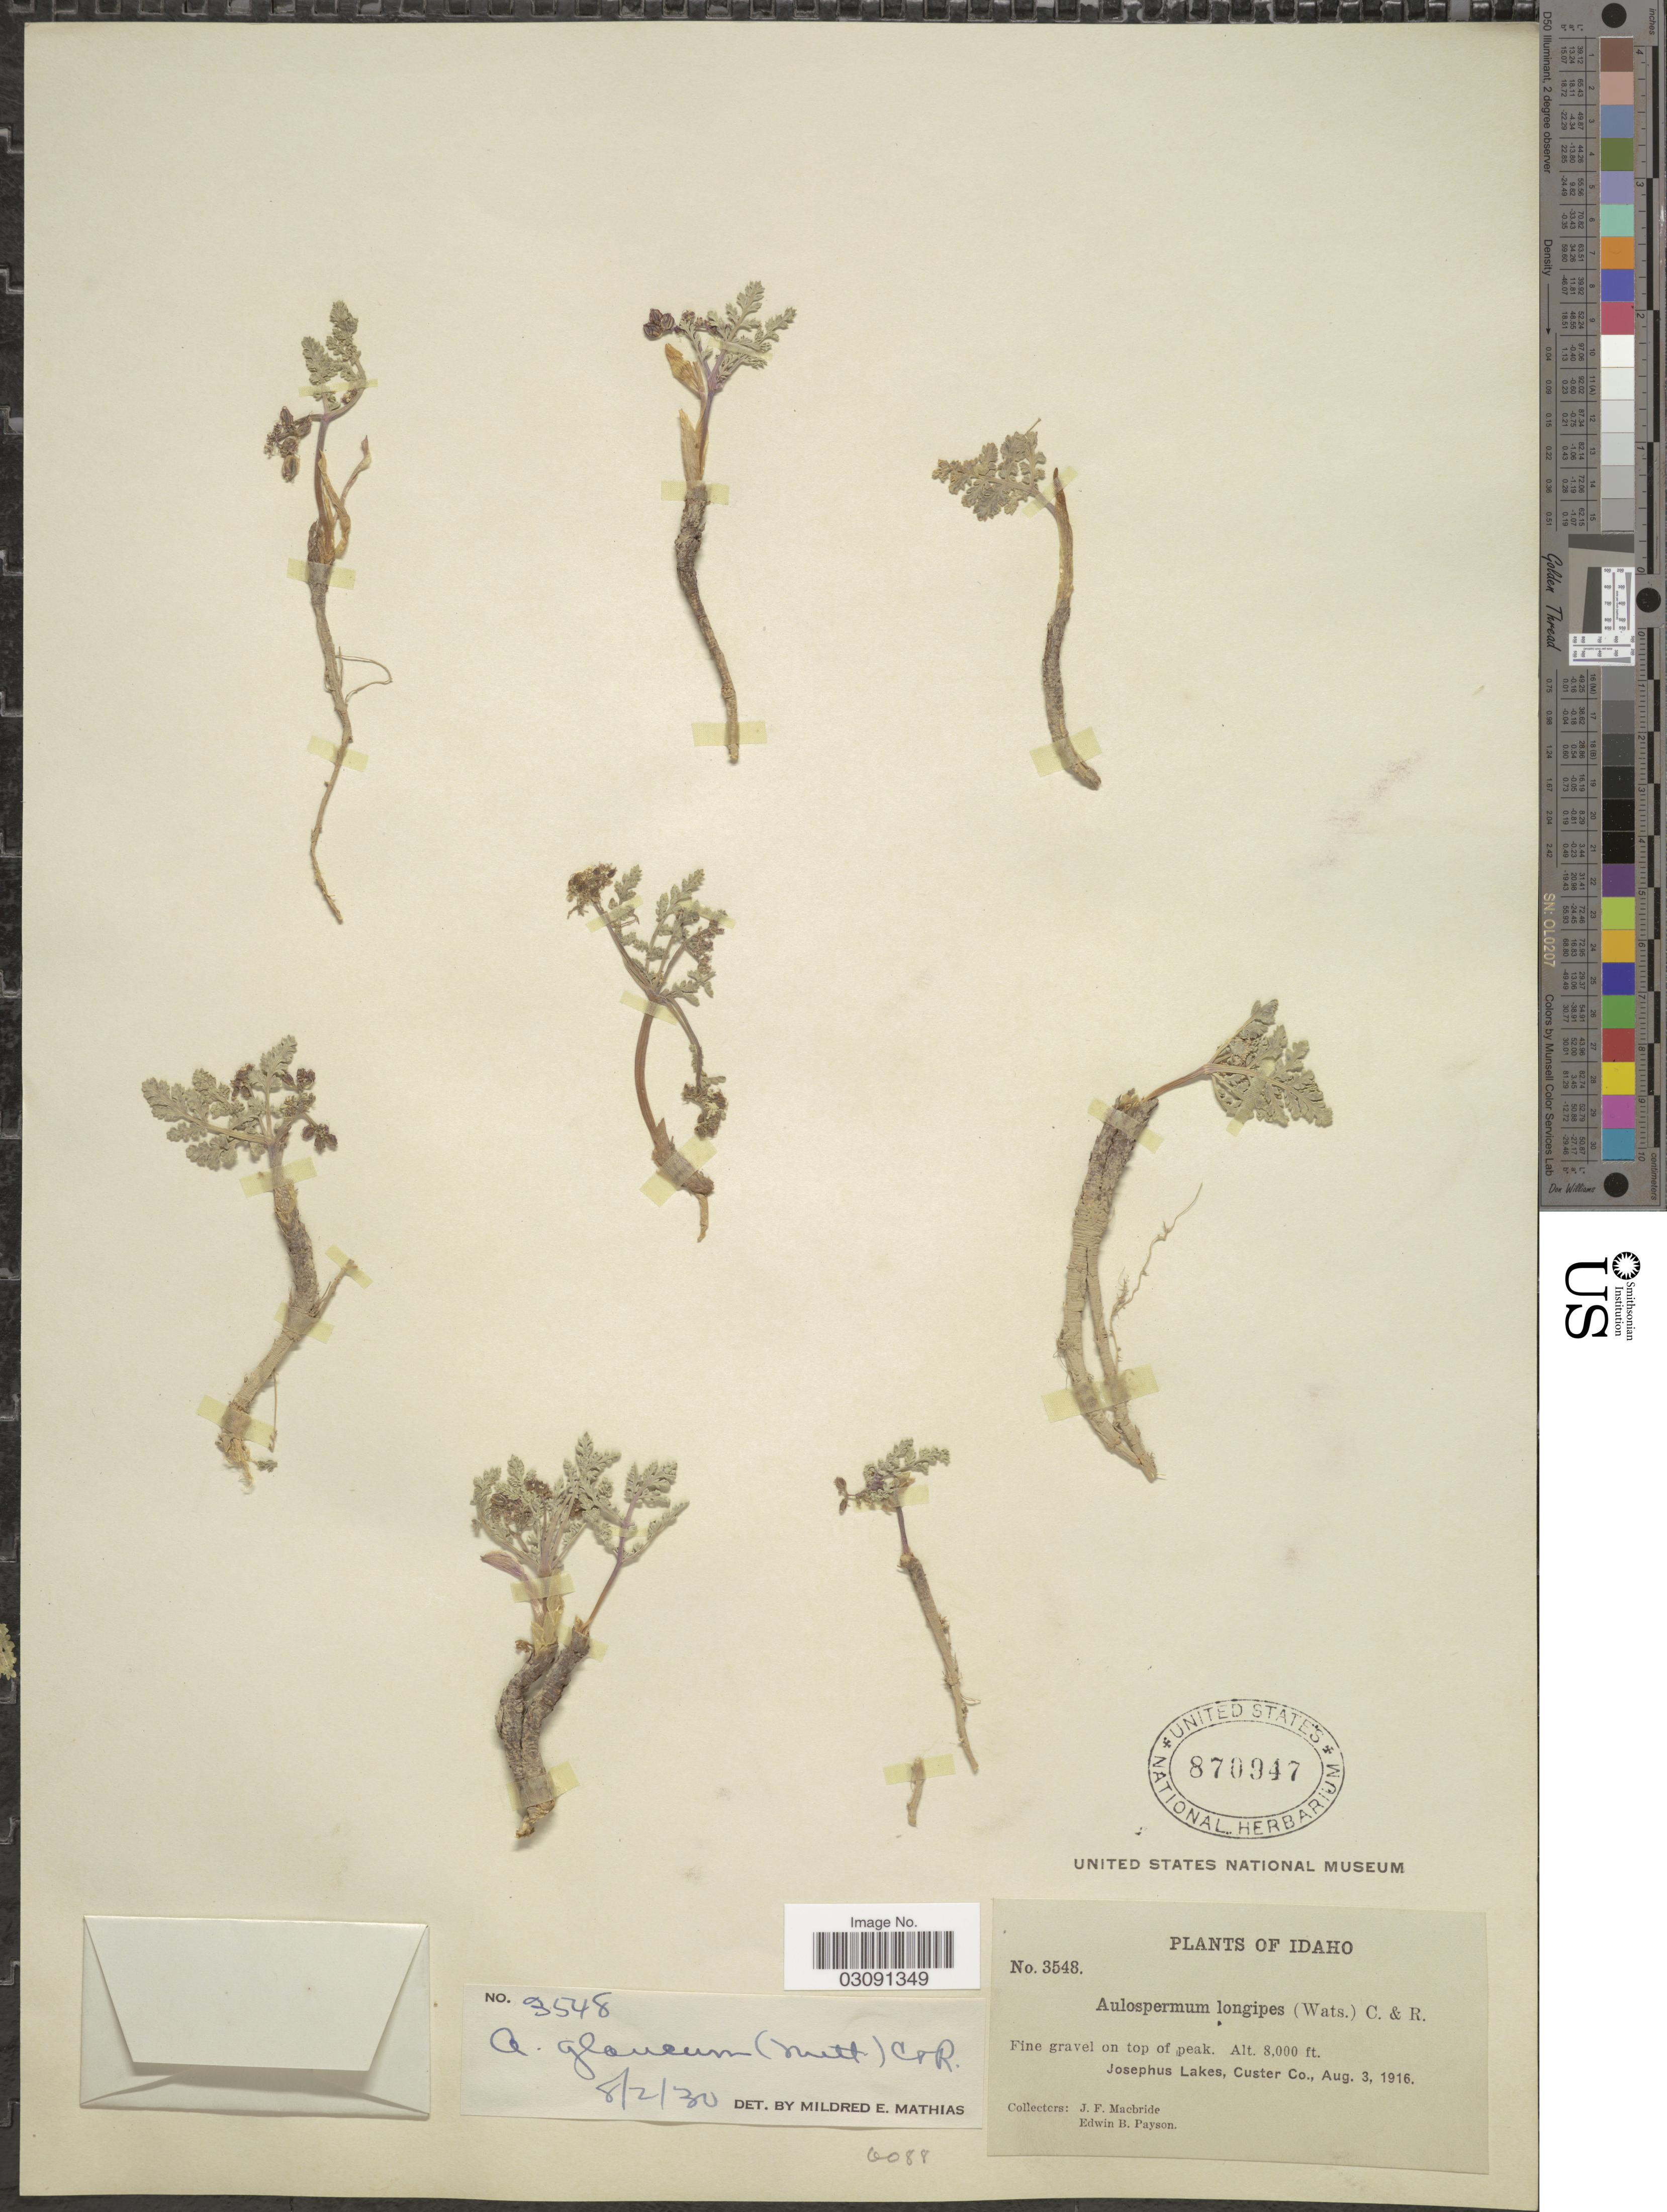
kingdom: Plantae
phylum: Tracheophyta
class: Magnoliopsida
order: Apiales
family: Apiaceae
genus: Cymopterus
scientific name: Cymopterus glaucus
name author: Nutt.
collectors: J. F. Macbride & E. B. Payson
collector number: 3548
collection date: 1916-08-03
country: United States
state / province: Idaho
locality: Josephus Lakes, Custer Co.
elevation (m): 2438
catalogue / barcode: US 870947